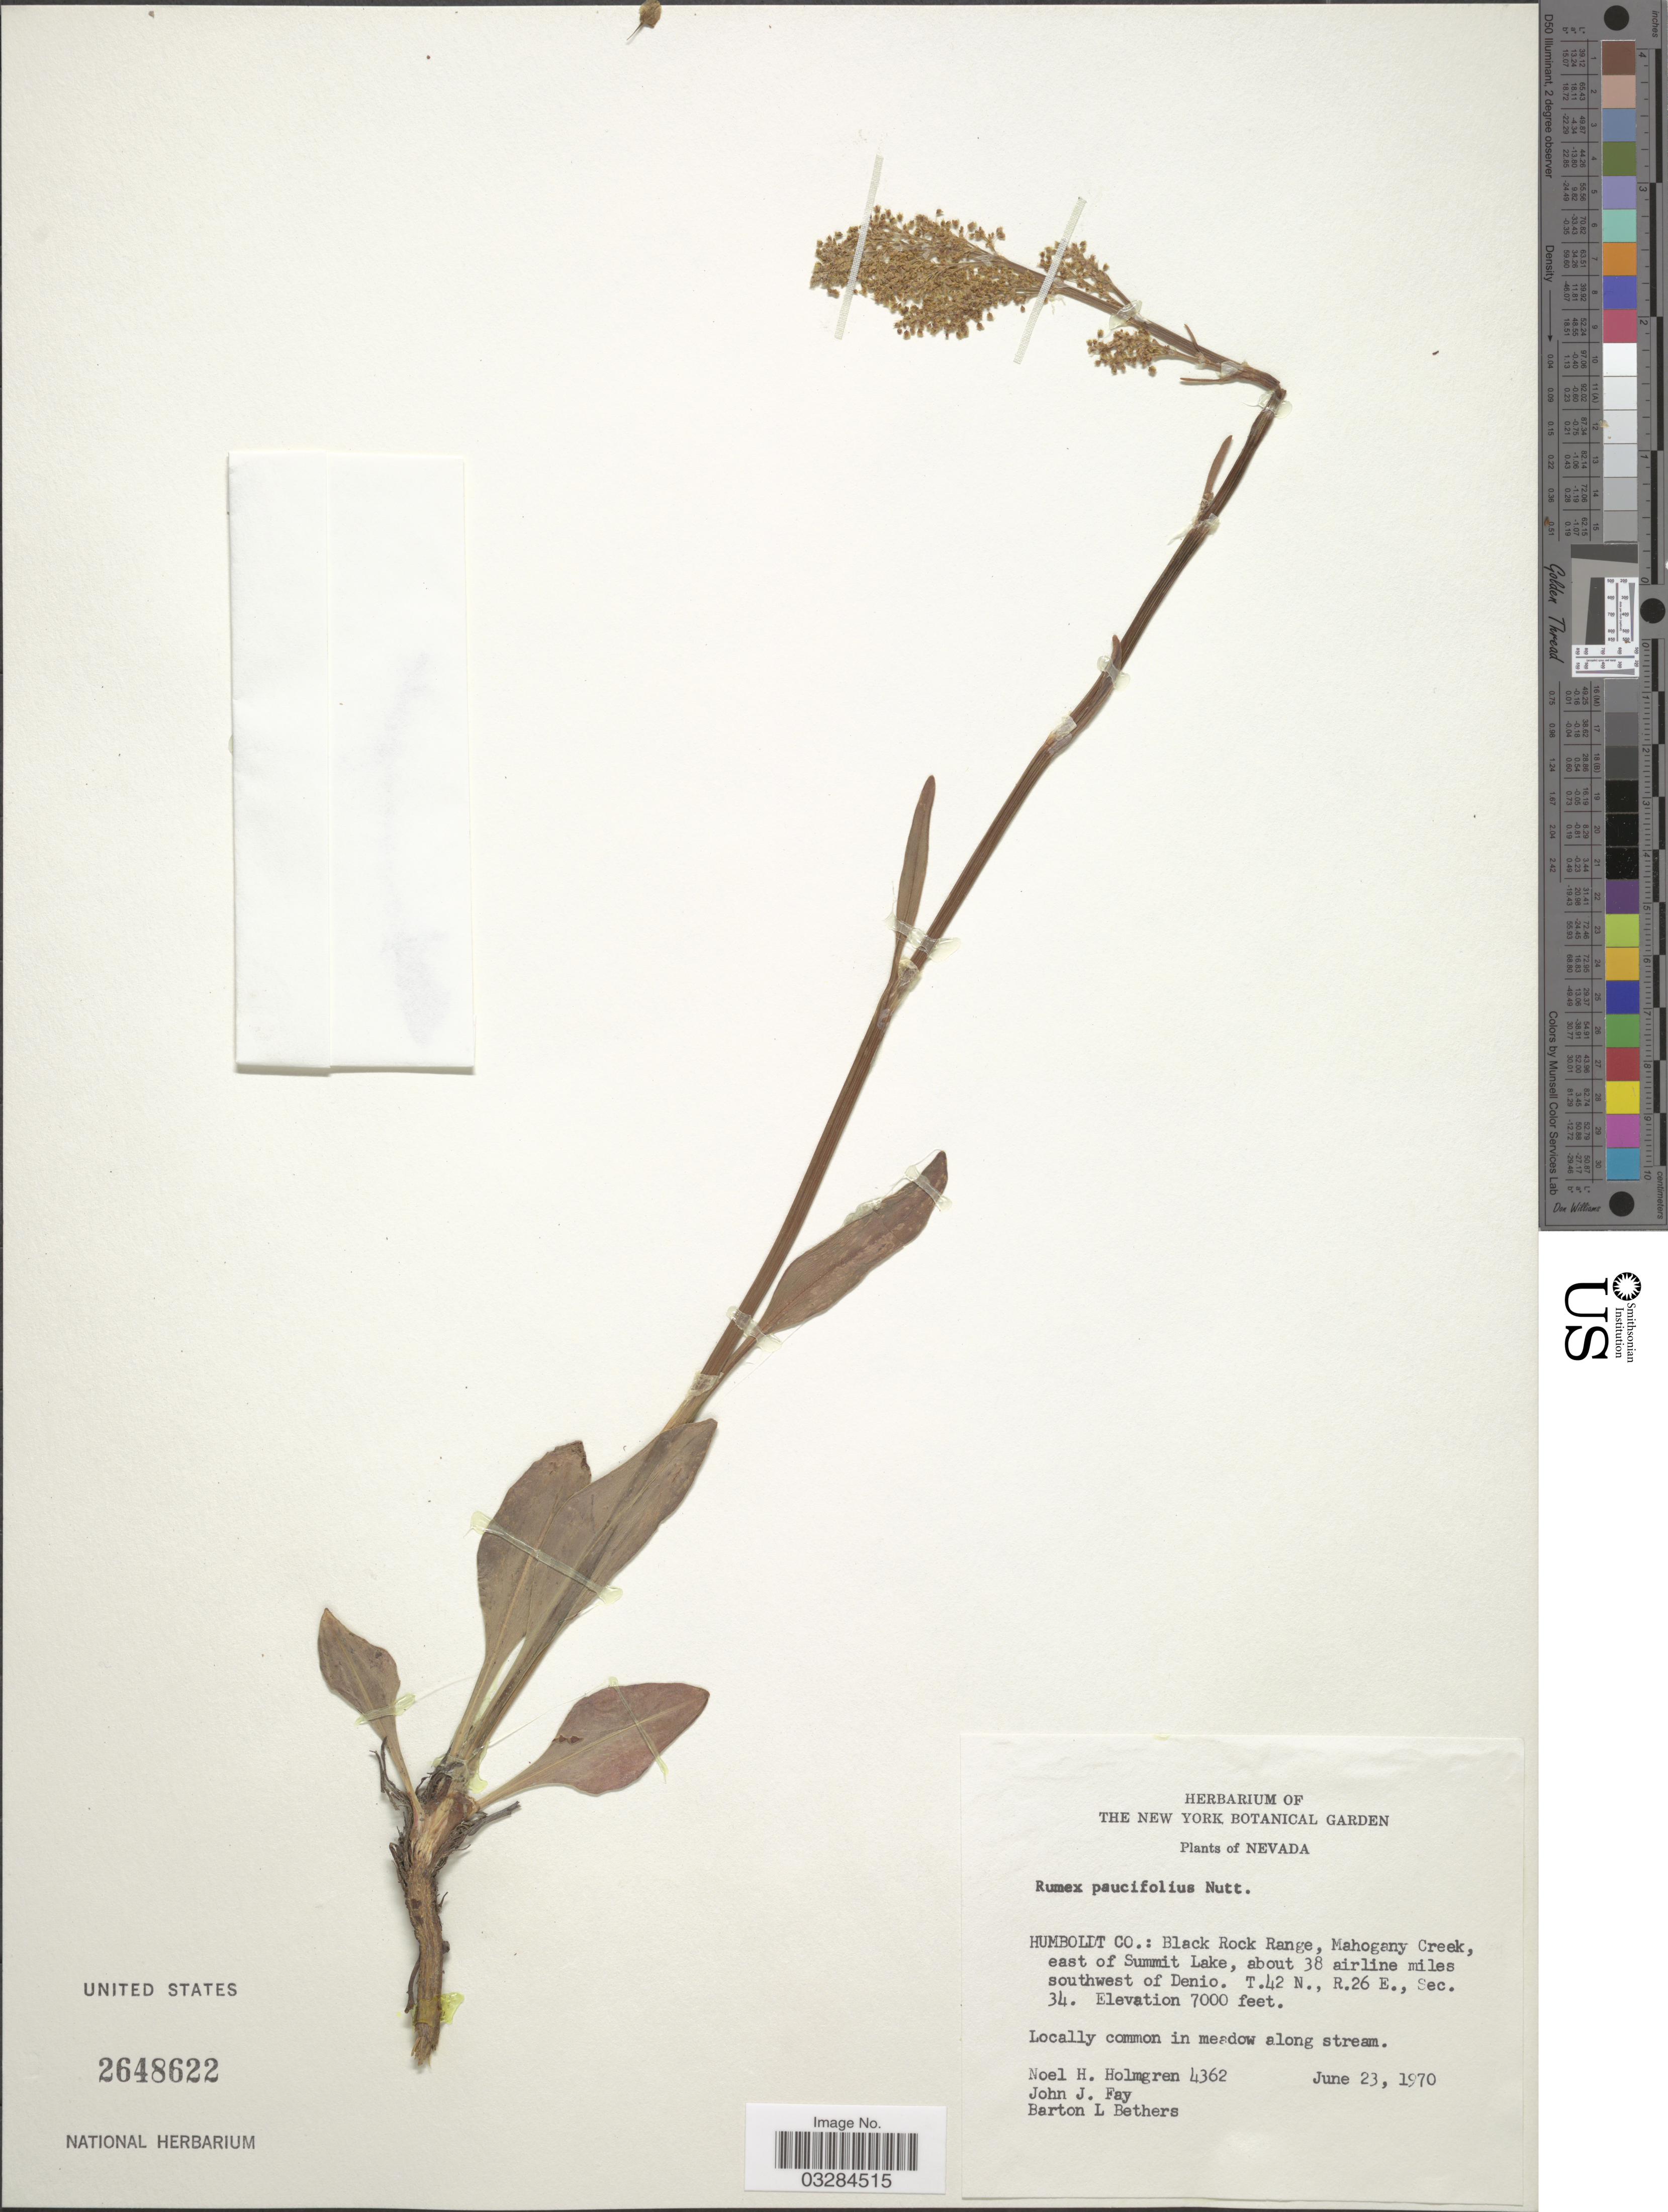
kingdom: Plantae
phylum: Tracheophyta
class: Magnoliopsida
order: Caryophyllales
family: Polygonaceae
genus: Rumex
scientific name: Rumex paucifolius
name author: Nutt.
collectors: N. H. Holmgren, J. Fay & B. Bethers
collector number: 4362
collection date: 1970-06-23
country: United States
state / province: Nevada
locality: Humboldt Co.: Black Rock Range, Mahogany Creek, east of Summit Lake, about 38 airline miles southwest of Denio. T.42N., R.26 E., Sec. 34.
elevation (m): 2134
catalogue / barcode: US 2648622